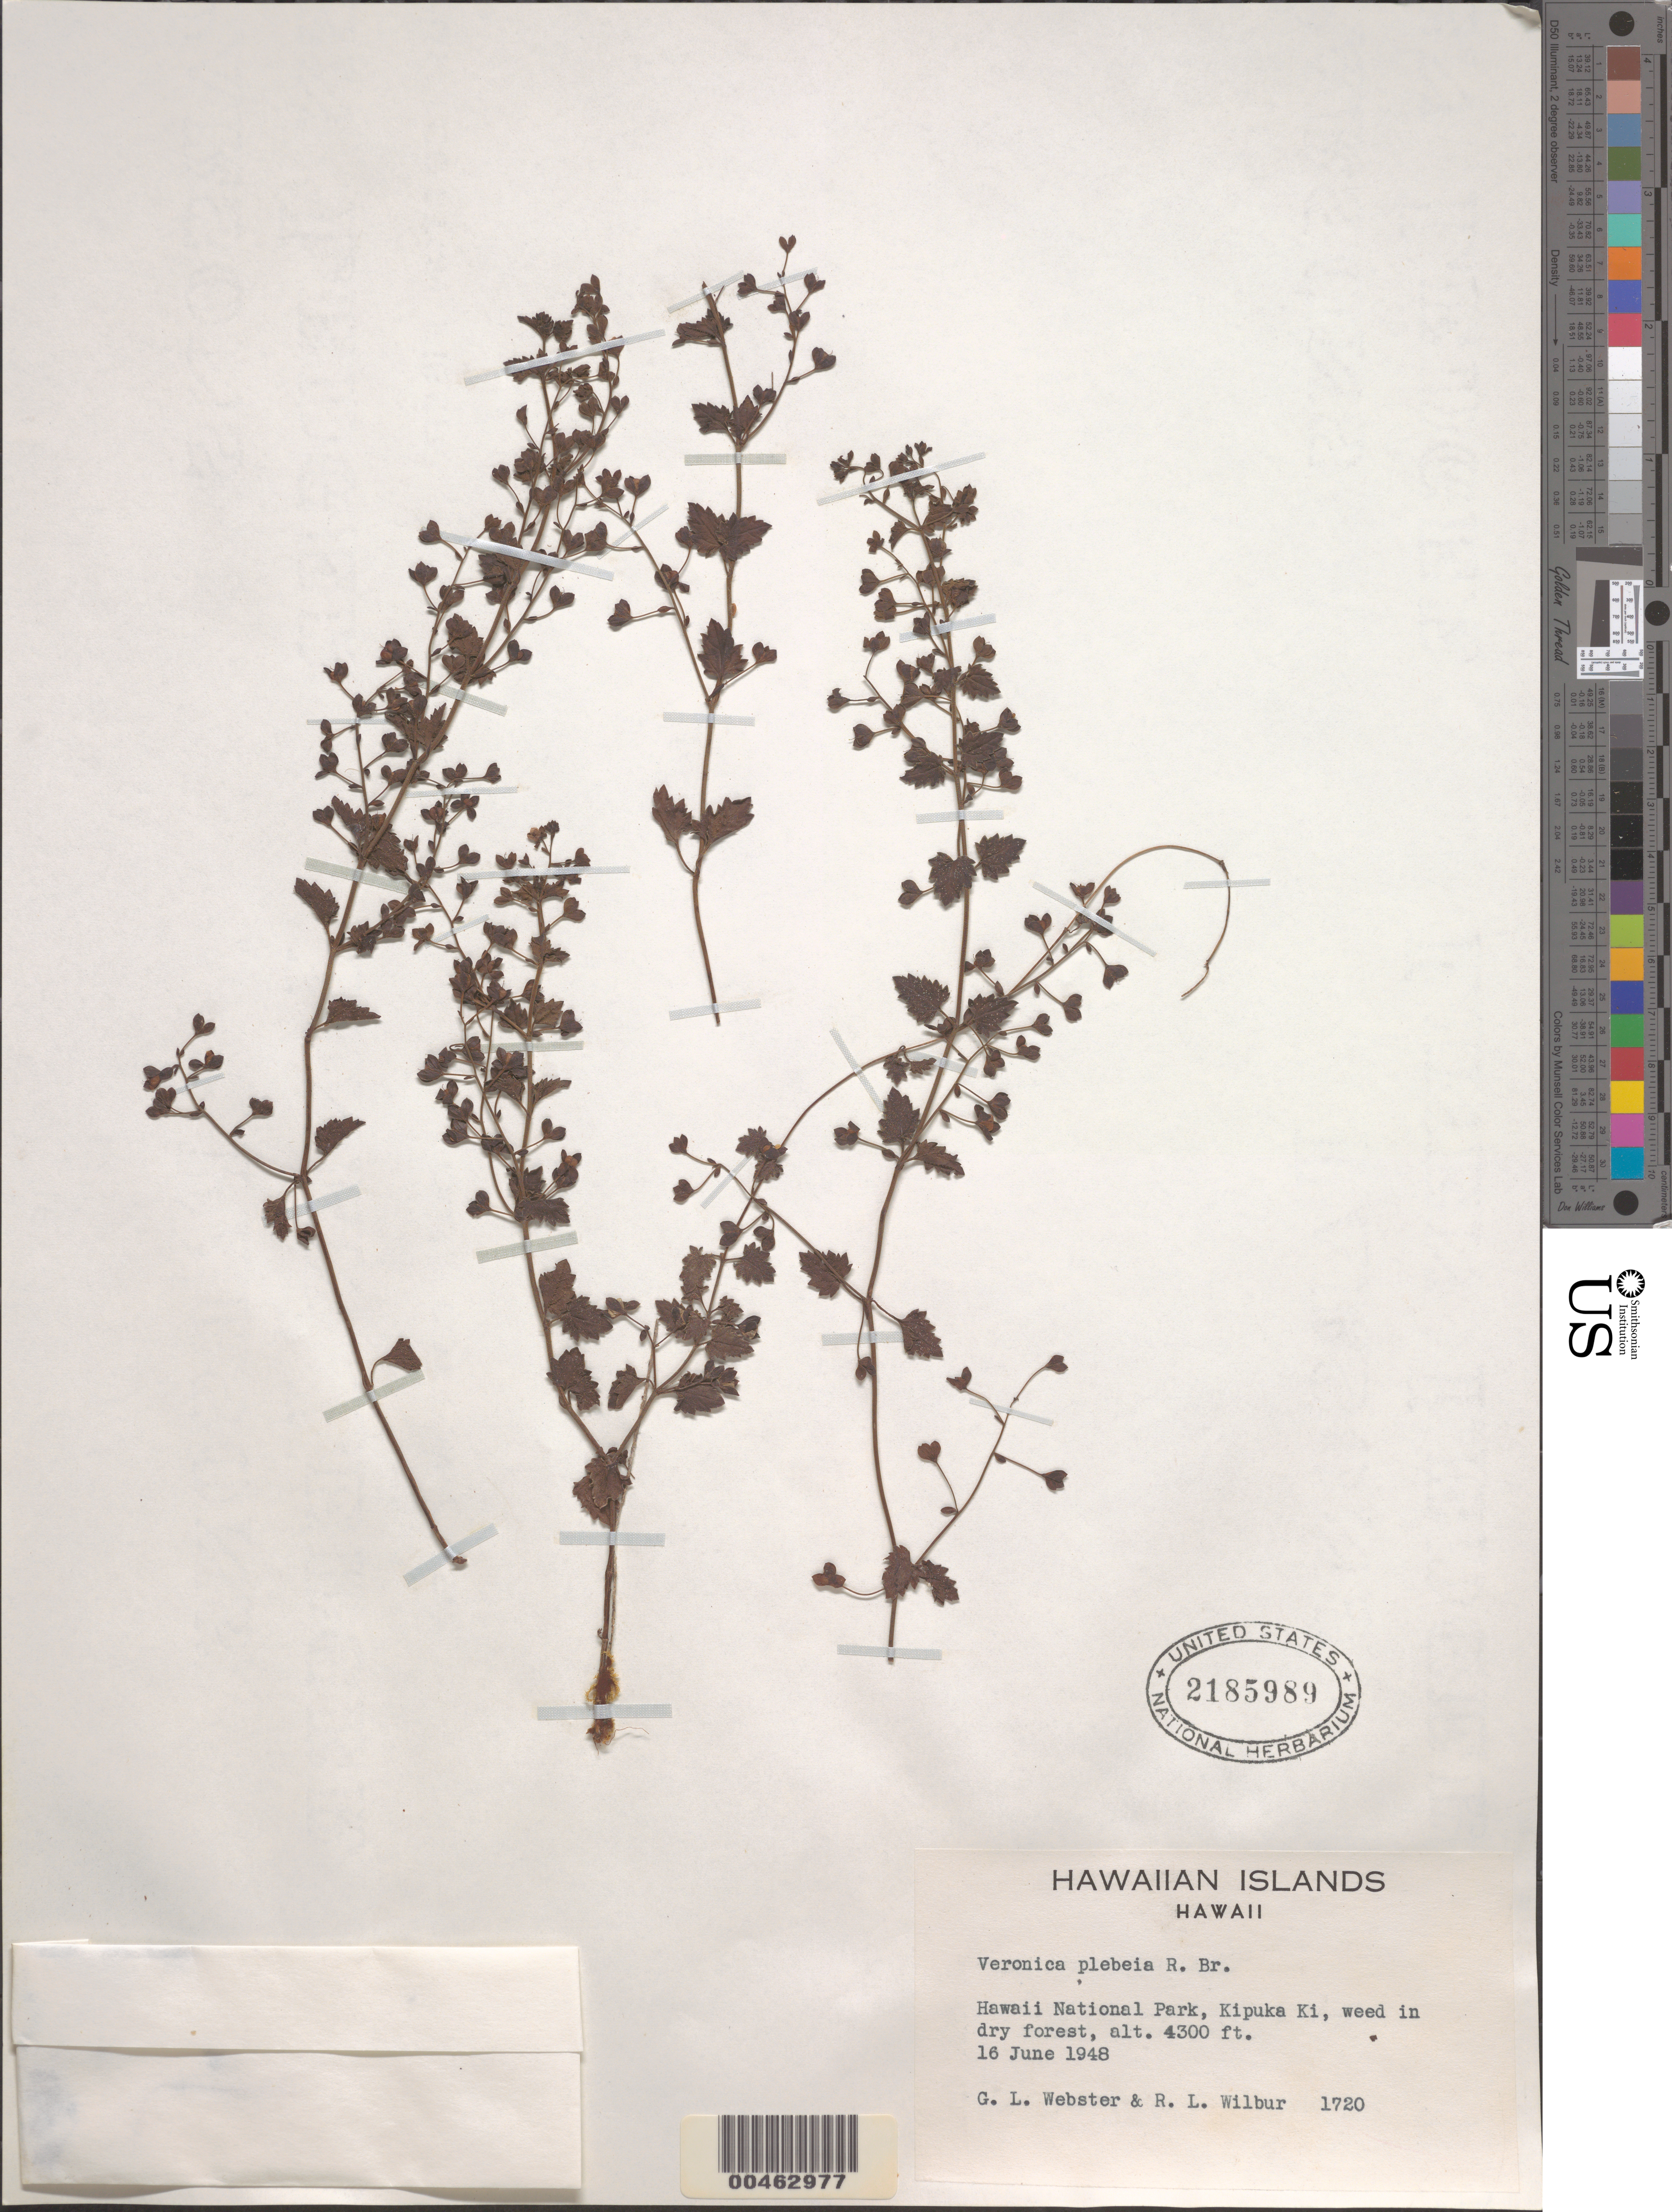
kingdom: Plantae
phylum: Tracheophyta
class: Magnoliopsida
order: Lamiales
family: Plantaginaceae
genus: Veronica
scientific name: Veronica plebeia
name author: R. Br.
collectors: G. L. Webster & R. L. Wilbur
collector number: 1720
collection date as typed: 16 Jun 1948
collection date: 1948-06-16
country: United States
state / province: Hawaii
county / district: Hawaii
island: Hawaii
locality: Hawaii National Park, Kipuka Ki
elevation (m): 1311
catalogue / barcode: US 2185989